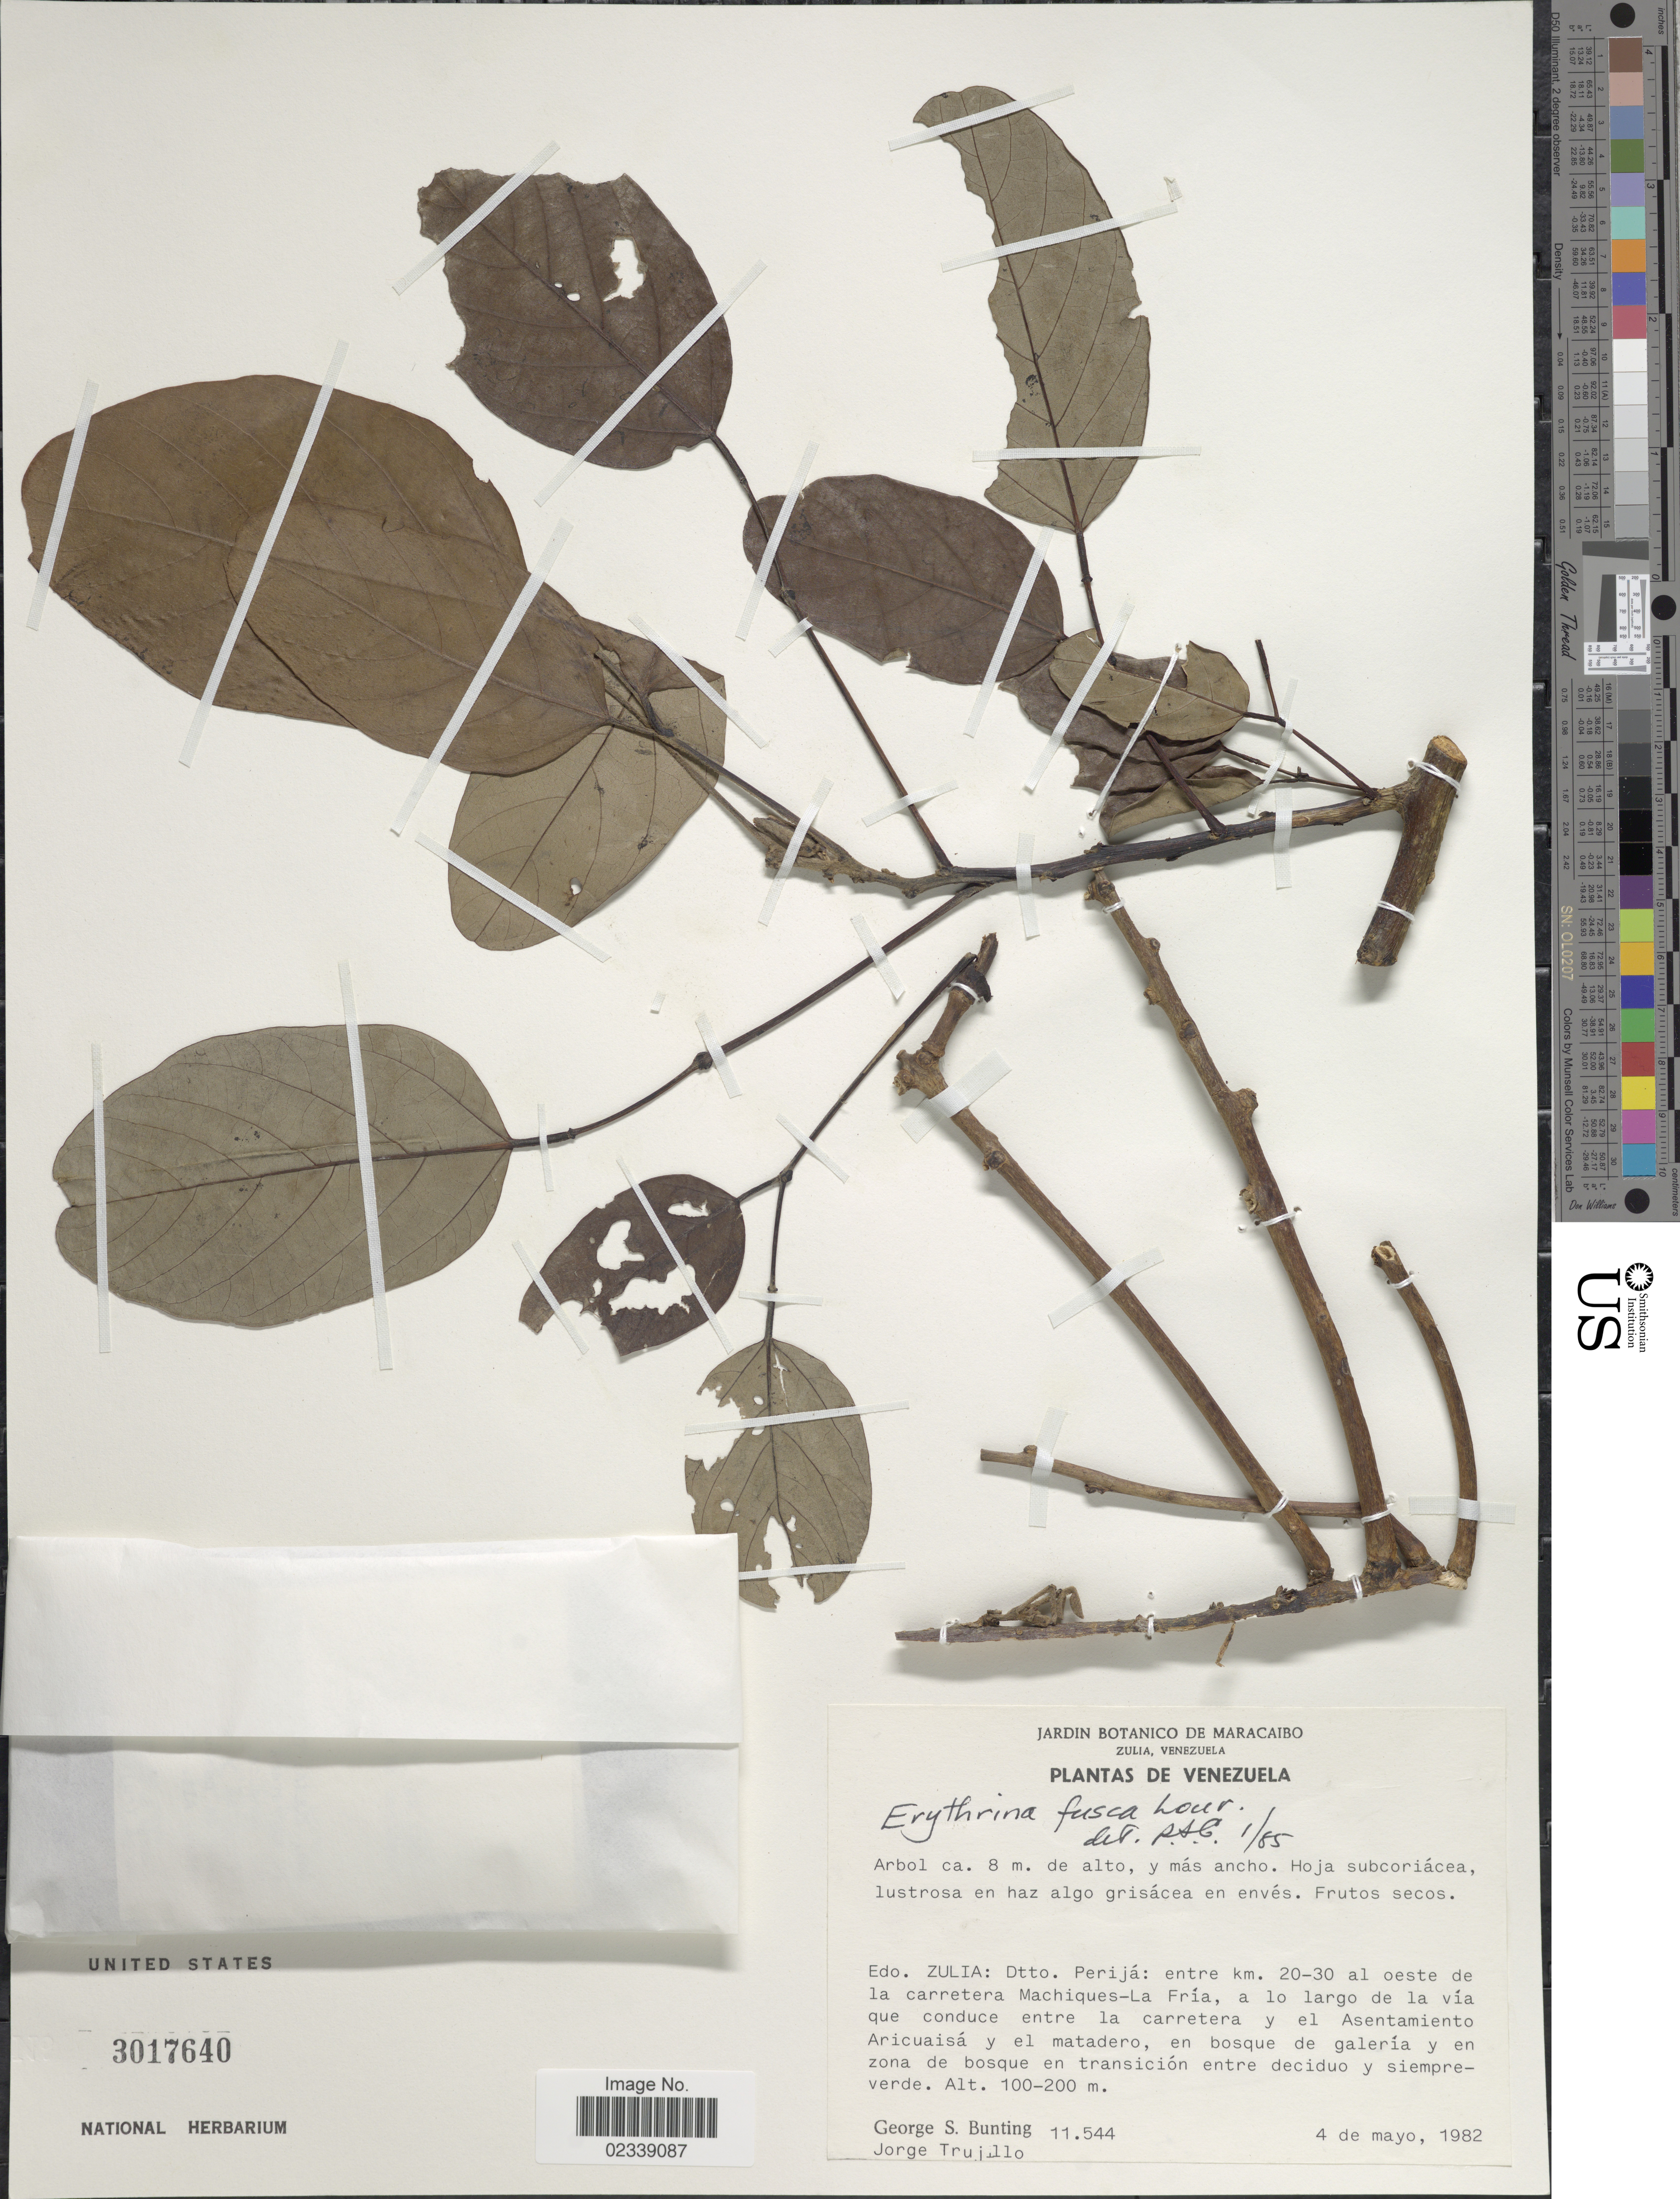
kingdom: Plantae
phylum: Tracheophyta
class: Magnoliopsida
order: Fabales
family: Fabaceae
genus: Erythrina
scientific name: Erythrina fusca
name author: Lour.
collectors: G. S. Bunting & J. Trujillo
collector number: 11544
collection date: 1982-05-04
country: Venezuela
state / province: Zulia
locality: Dtto. Perija, entre km 20-30 al oeste de la carretera Machiques-La Fria, a lo largo de la via que conduce entre la carretera y el Asentamiento Aricuaisa y el matadero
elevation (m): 100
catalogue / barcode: US 3017640